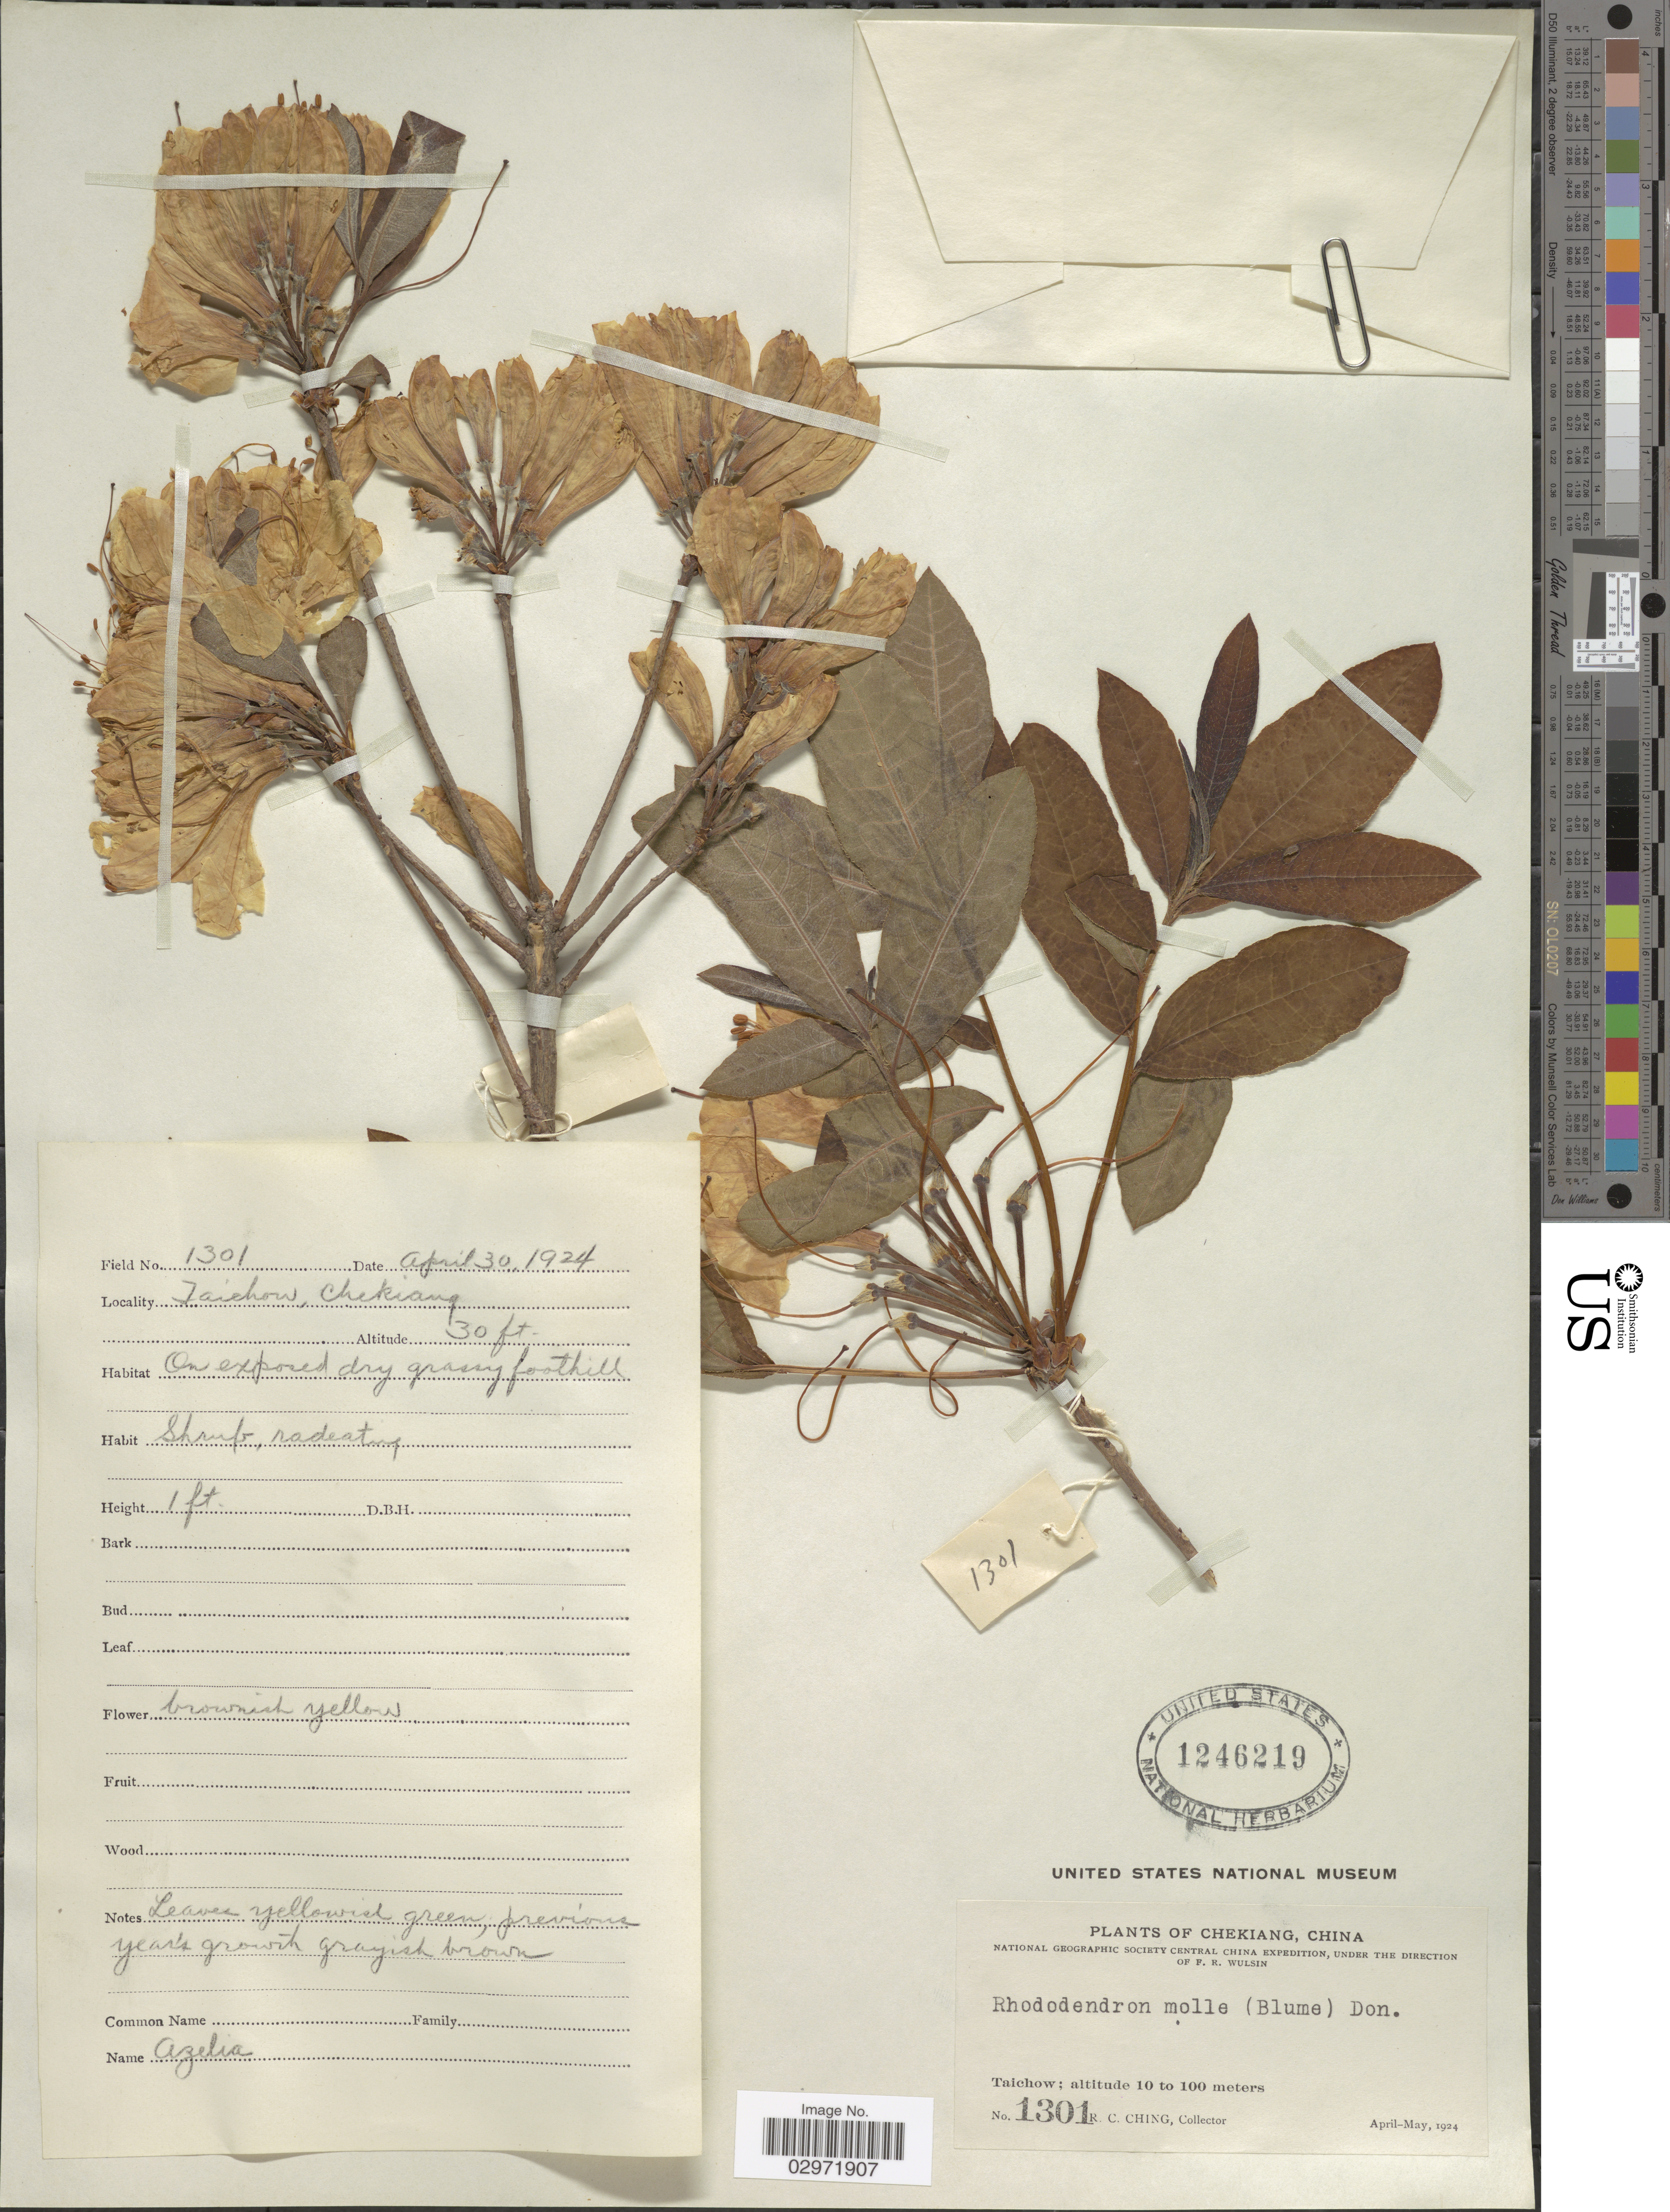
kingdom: Plantae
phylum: Tracheophyta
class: Magnoliopsida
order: Ericales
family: Ericaceae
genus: Rhododendron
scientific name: Rhododendron molle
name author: G. Don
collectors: R. C. Ching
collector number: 1301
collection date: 1924-04-30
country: China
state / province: Zhejiang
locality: Taichow.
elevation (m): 9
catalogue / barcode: US 1246219